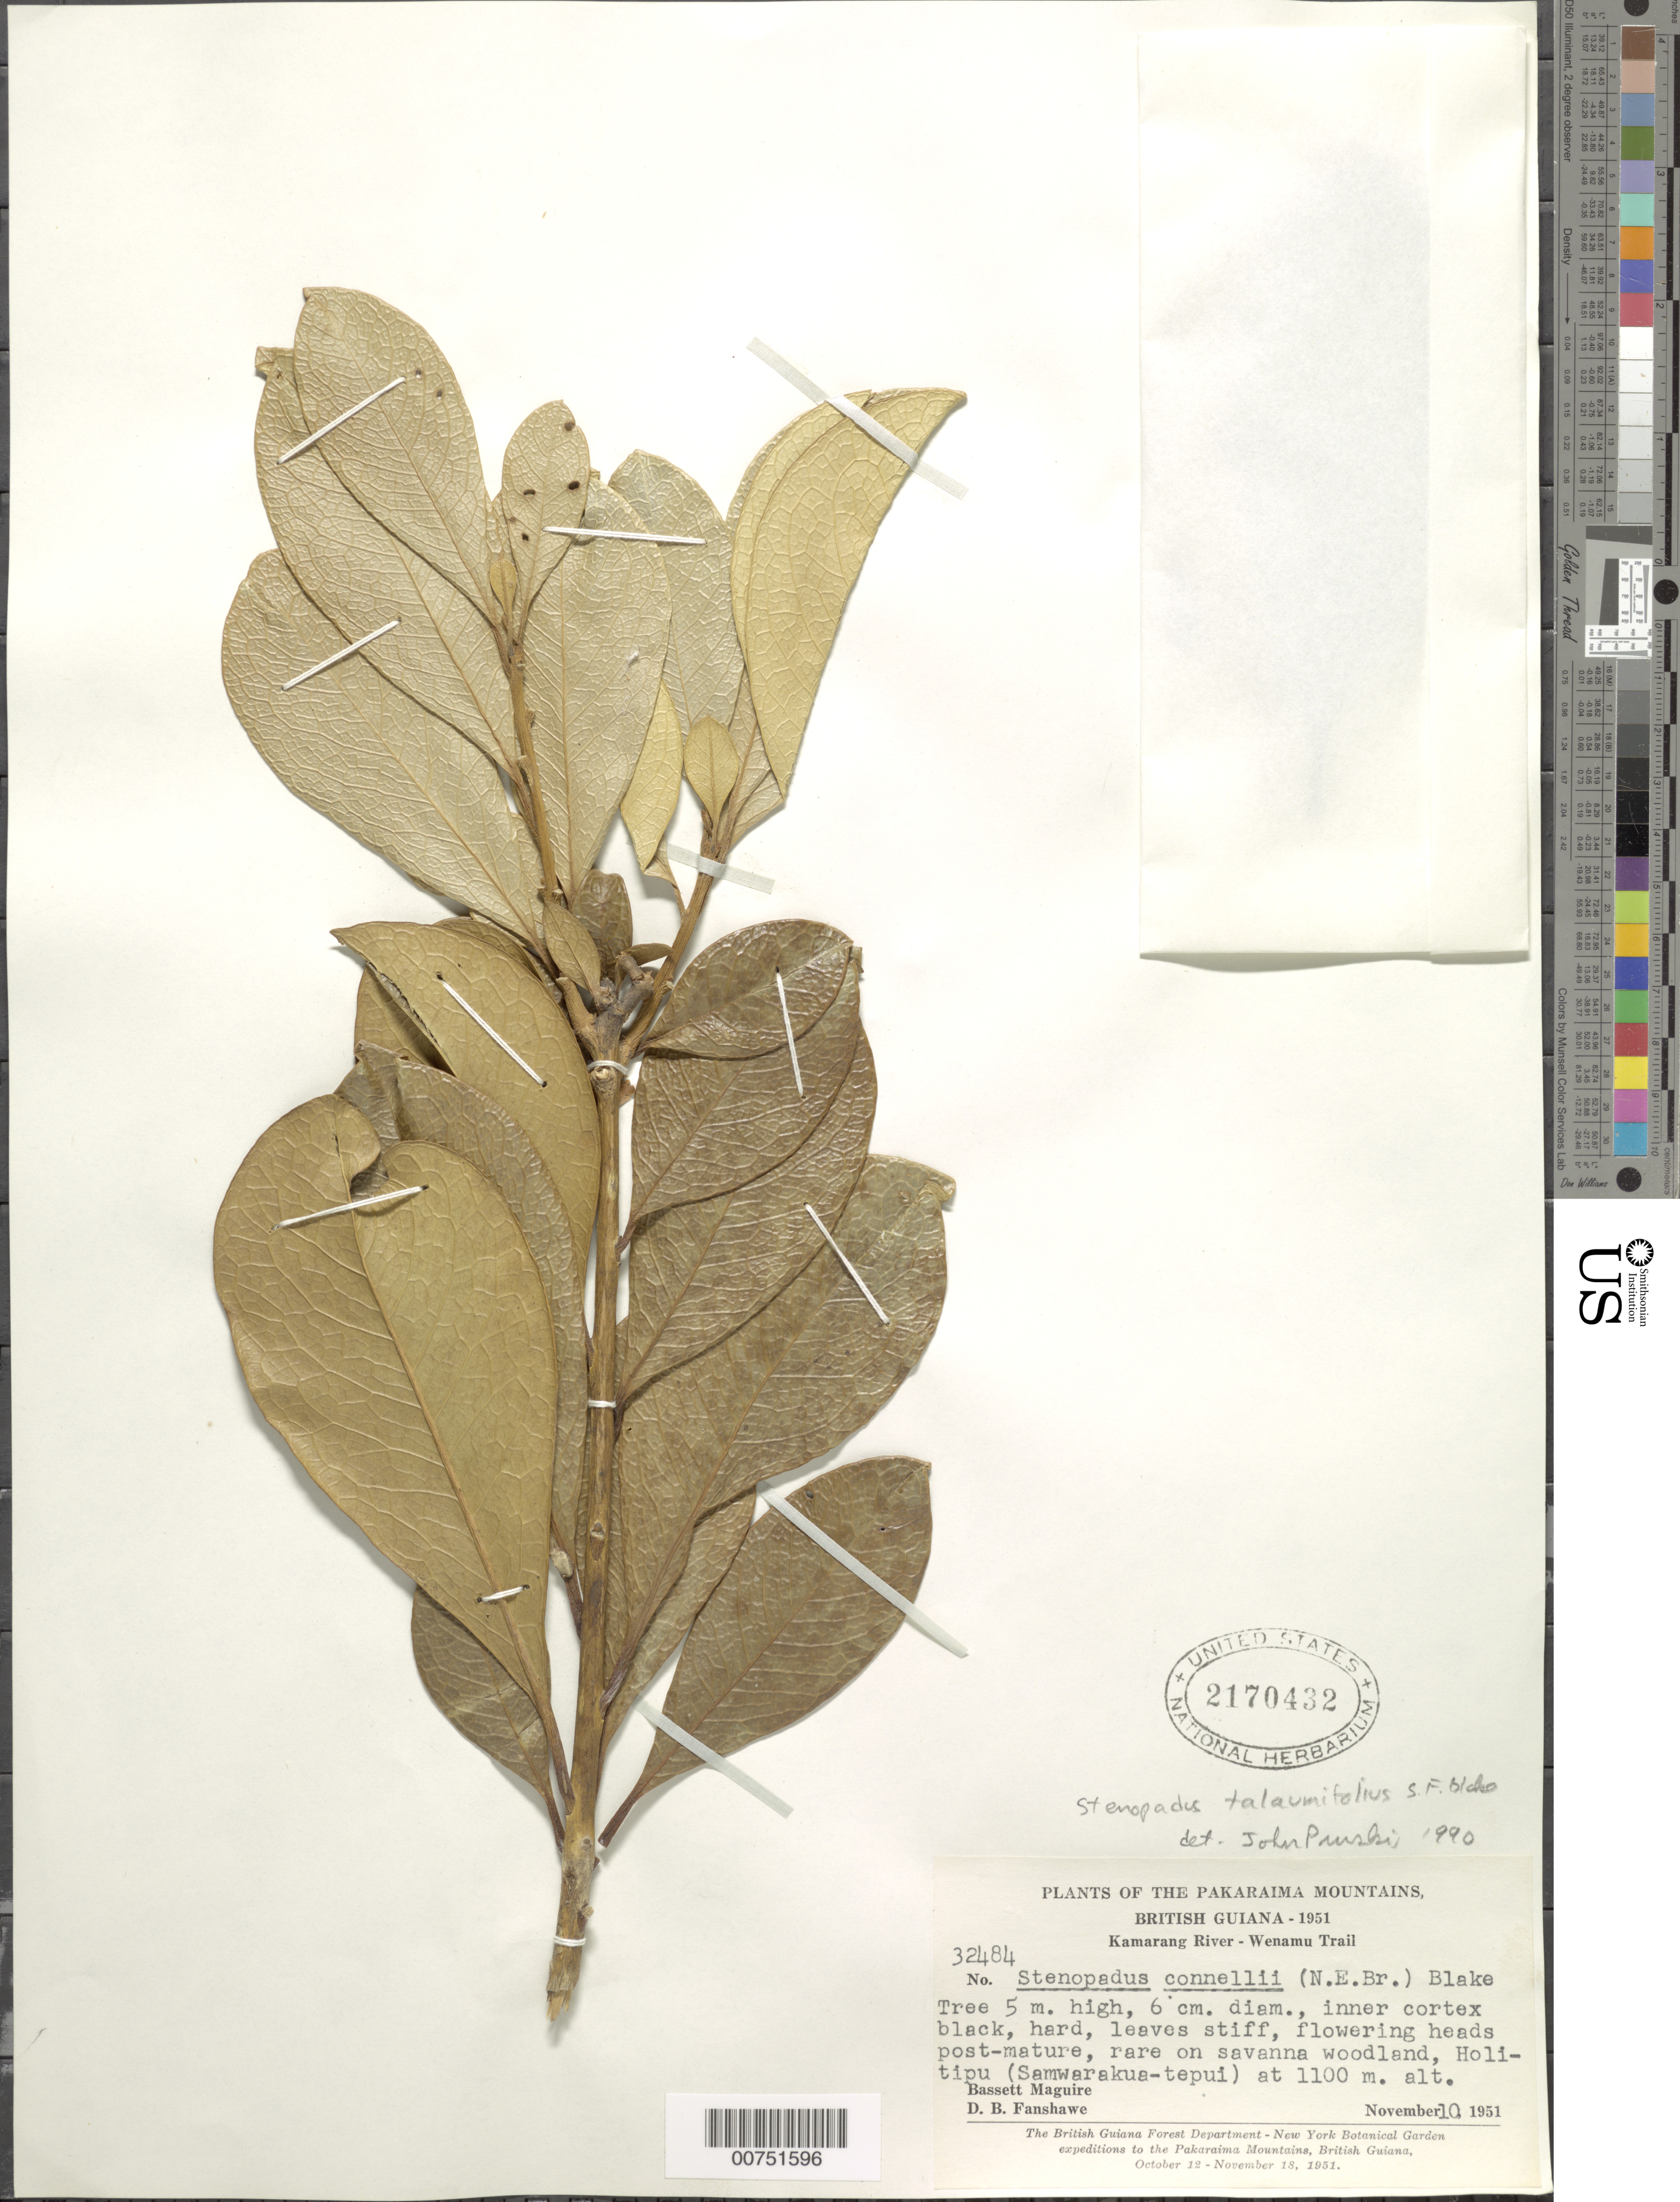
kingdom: Plantae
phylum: Tracheophyta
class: Magnoliopsida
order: Asterales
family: Asteraceae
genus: Stenopadus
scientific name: Stenopadus talaumifolius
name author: S.F. Blake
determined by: Pruski, J. F.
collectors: B. Maguire & D. B. Fanshawe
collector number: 32484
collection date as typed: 10-Nov-51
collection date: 1951-11-10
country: Guyana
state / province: Cuyuni-Mazaruni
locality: Samwarakna-tipu (Holi-tipu), Kamarang River - Wenamu Trail, Pakaraima Mts.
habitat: Savanna woodland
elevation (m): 1100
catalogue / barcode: US 2170432